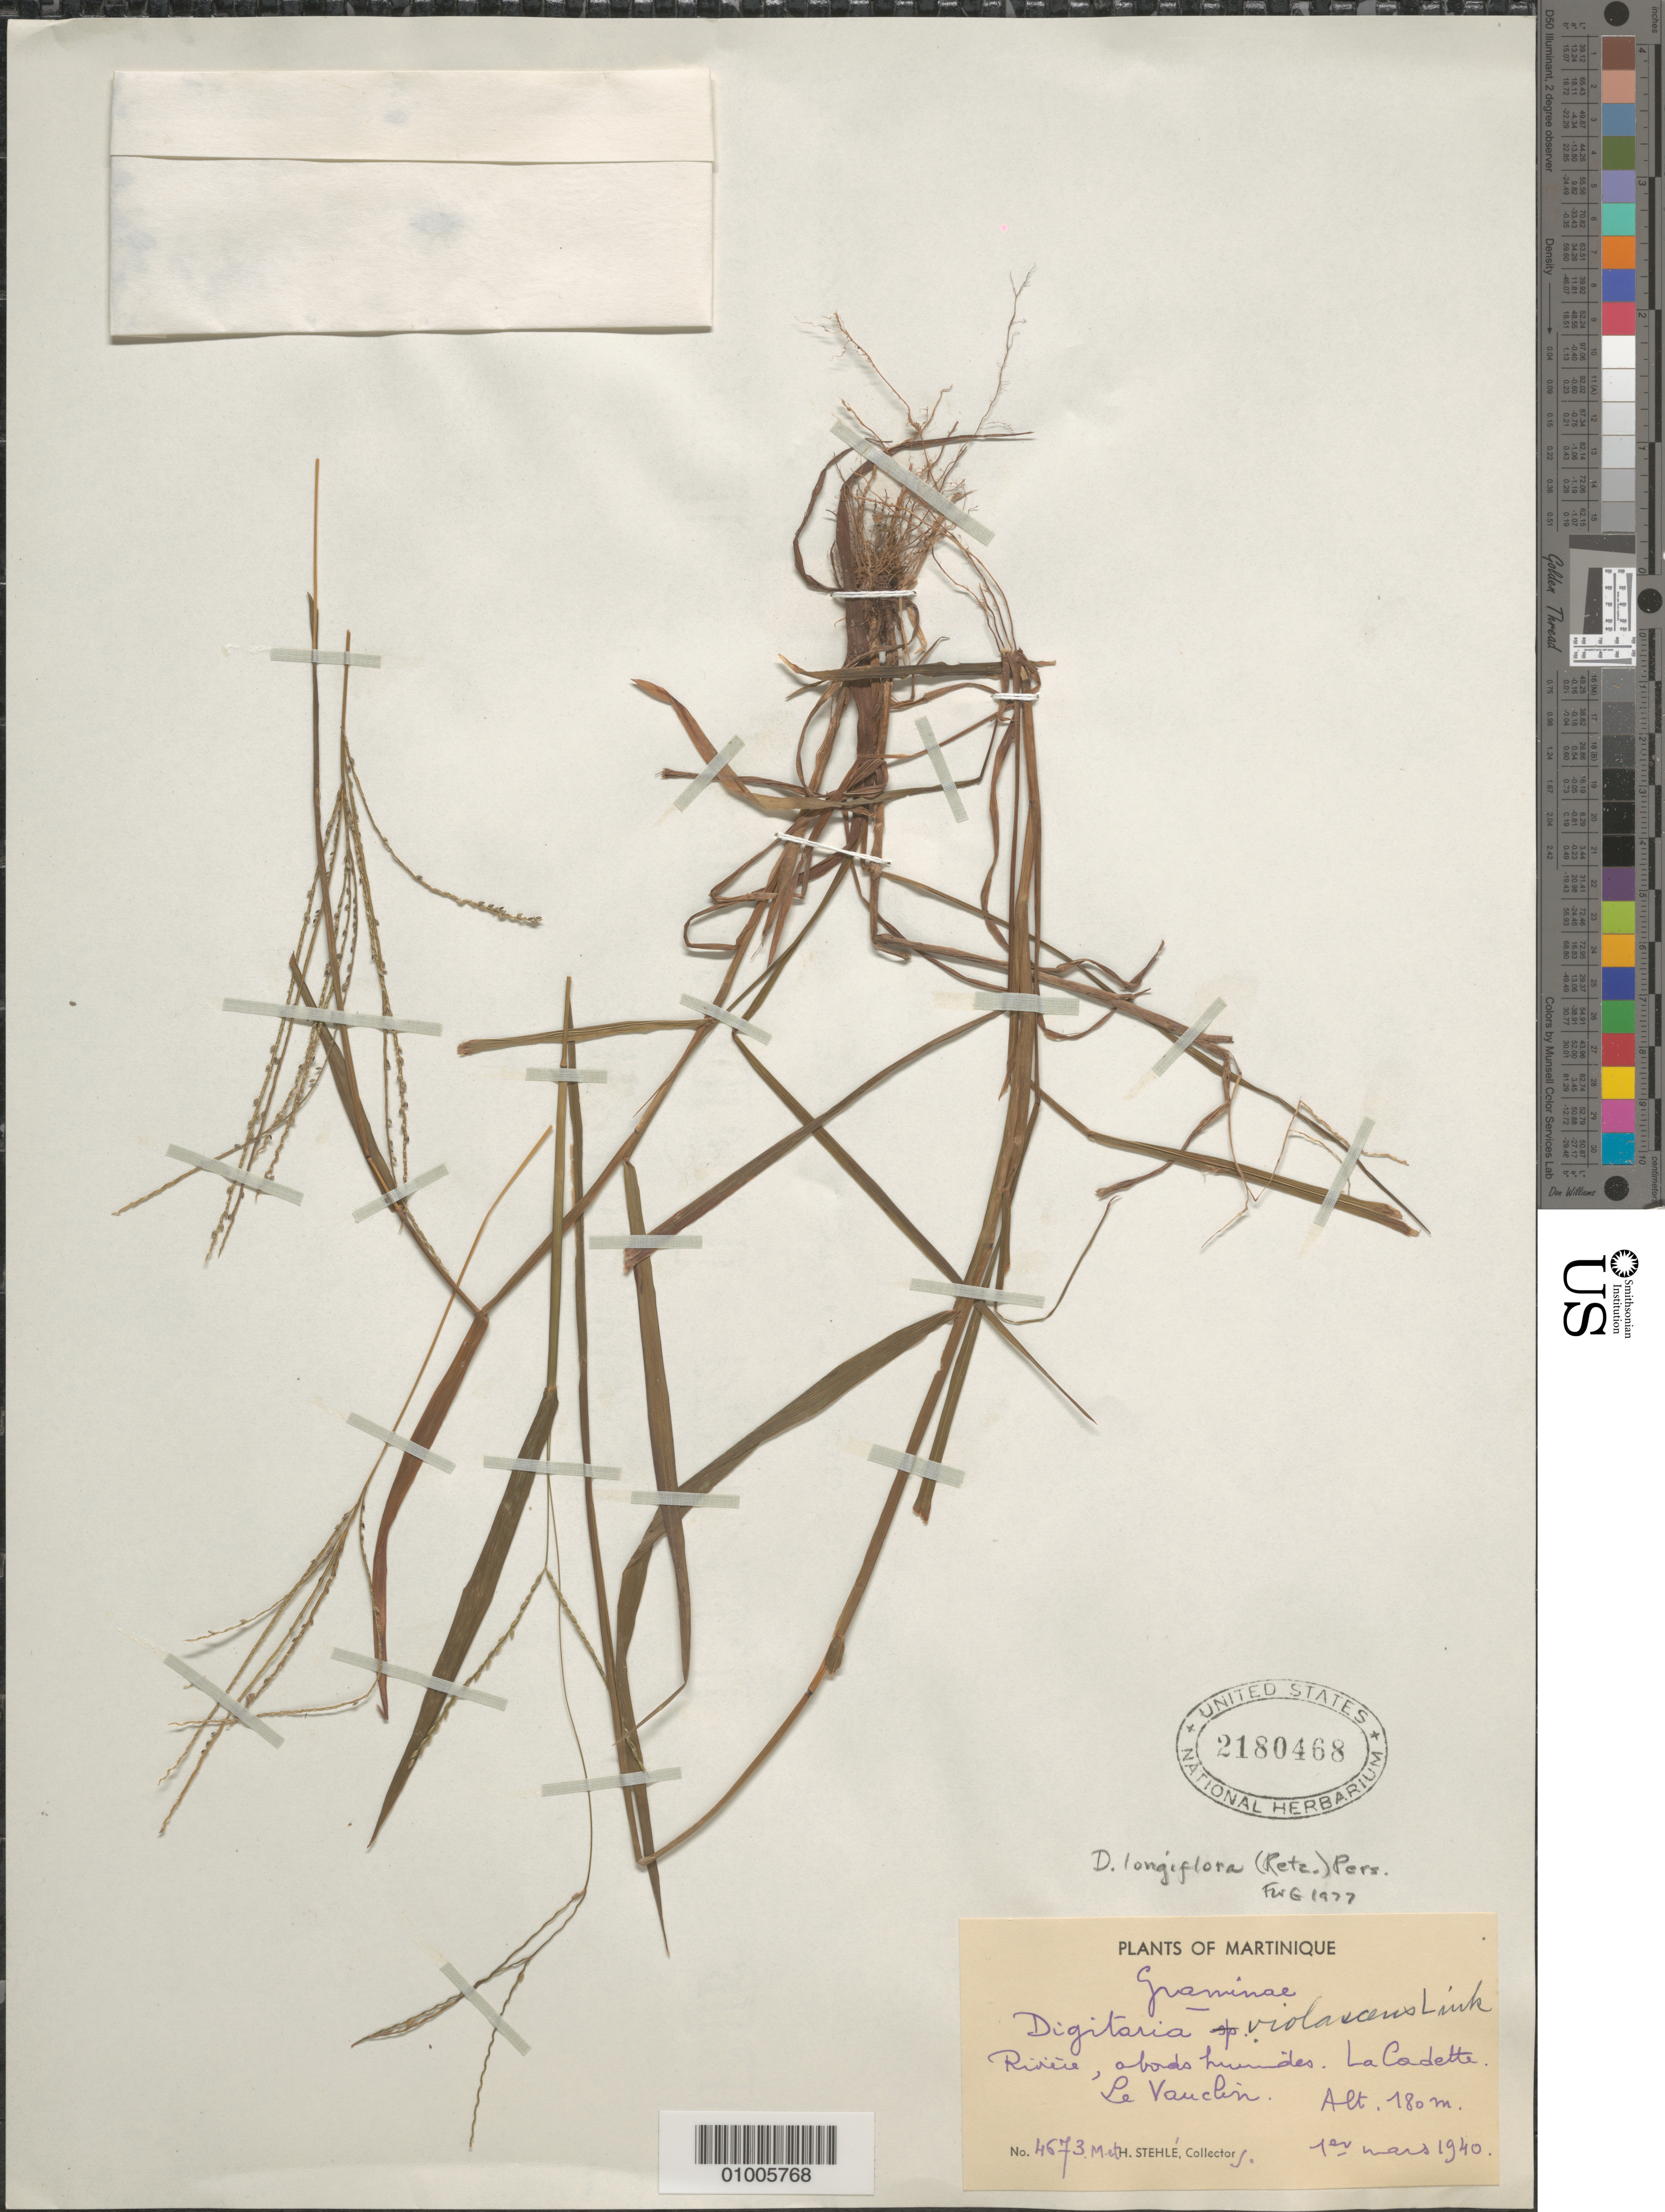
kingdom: Plantae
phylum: Tracheophyta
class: Liliopsida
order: Poales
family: Poaceae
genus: Digitaria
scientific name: Digitaria longiflora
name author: (Retz.) Pers.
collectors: H. Stehlé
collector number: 4673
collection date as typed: Mar 1940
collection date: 1940-03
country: Martinique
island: Martinique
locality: Le Cadette Le Vauchin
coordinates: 0 N, 0 E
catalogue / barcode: US 2180468